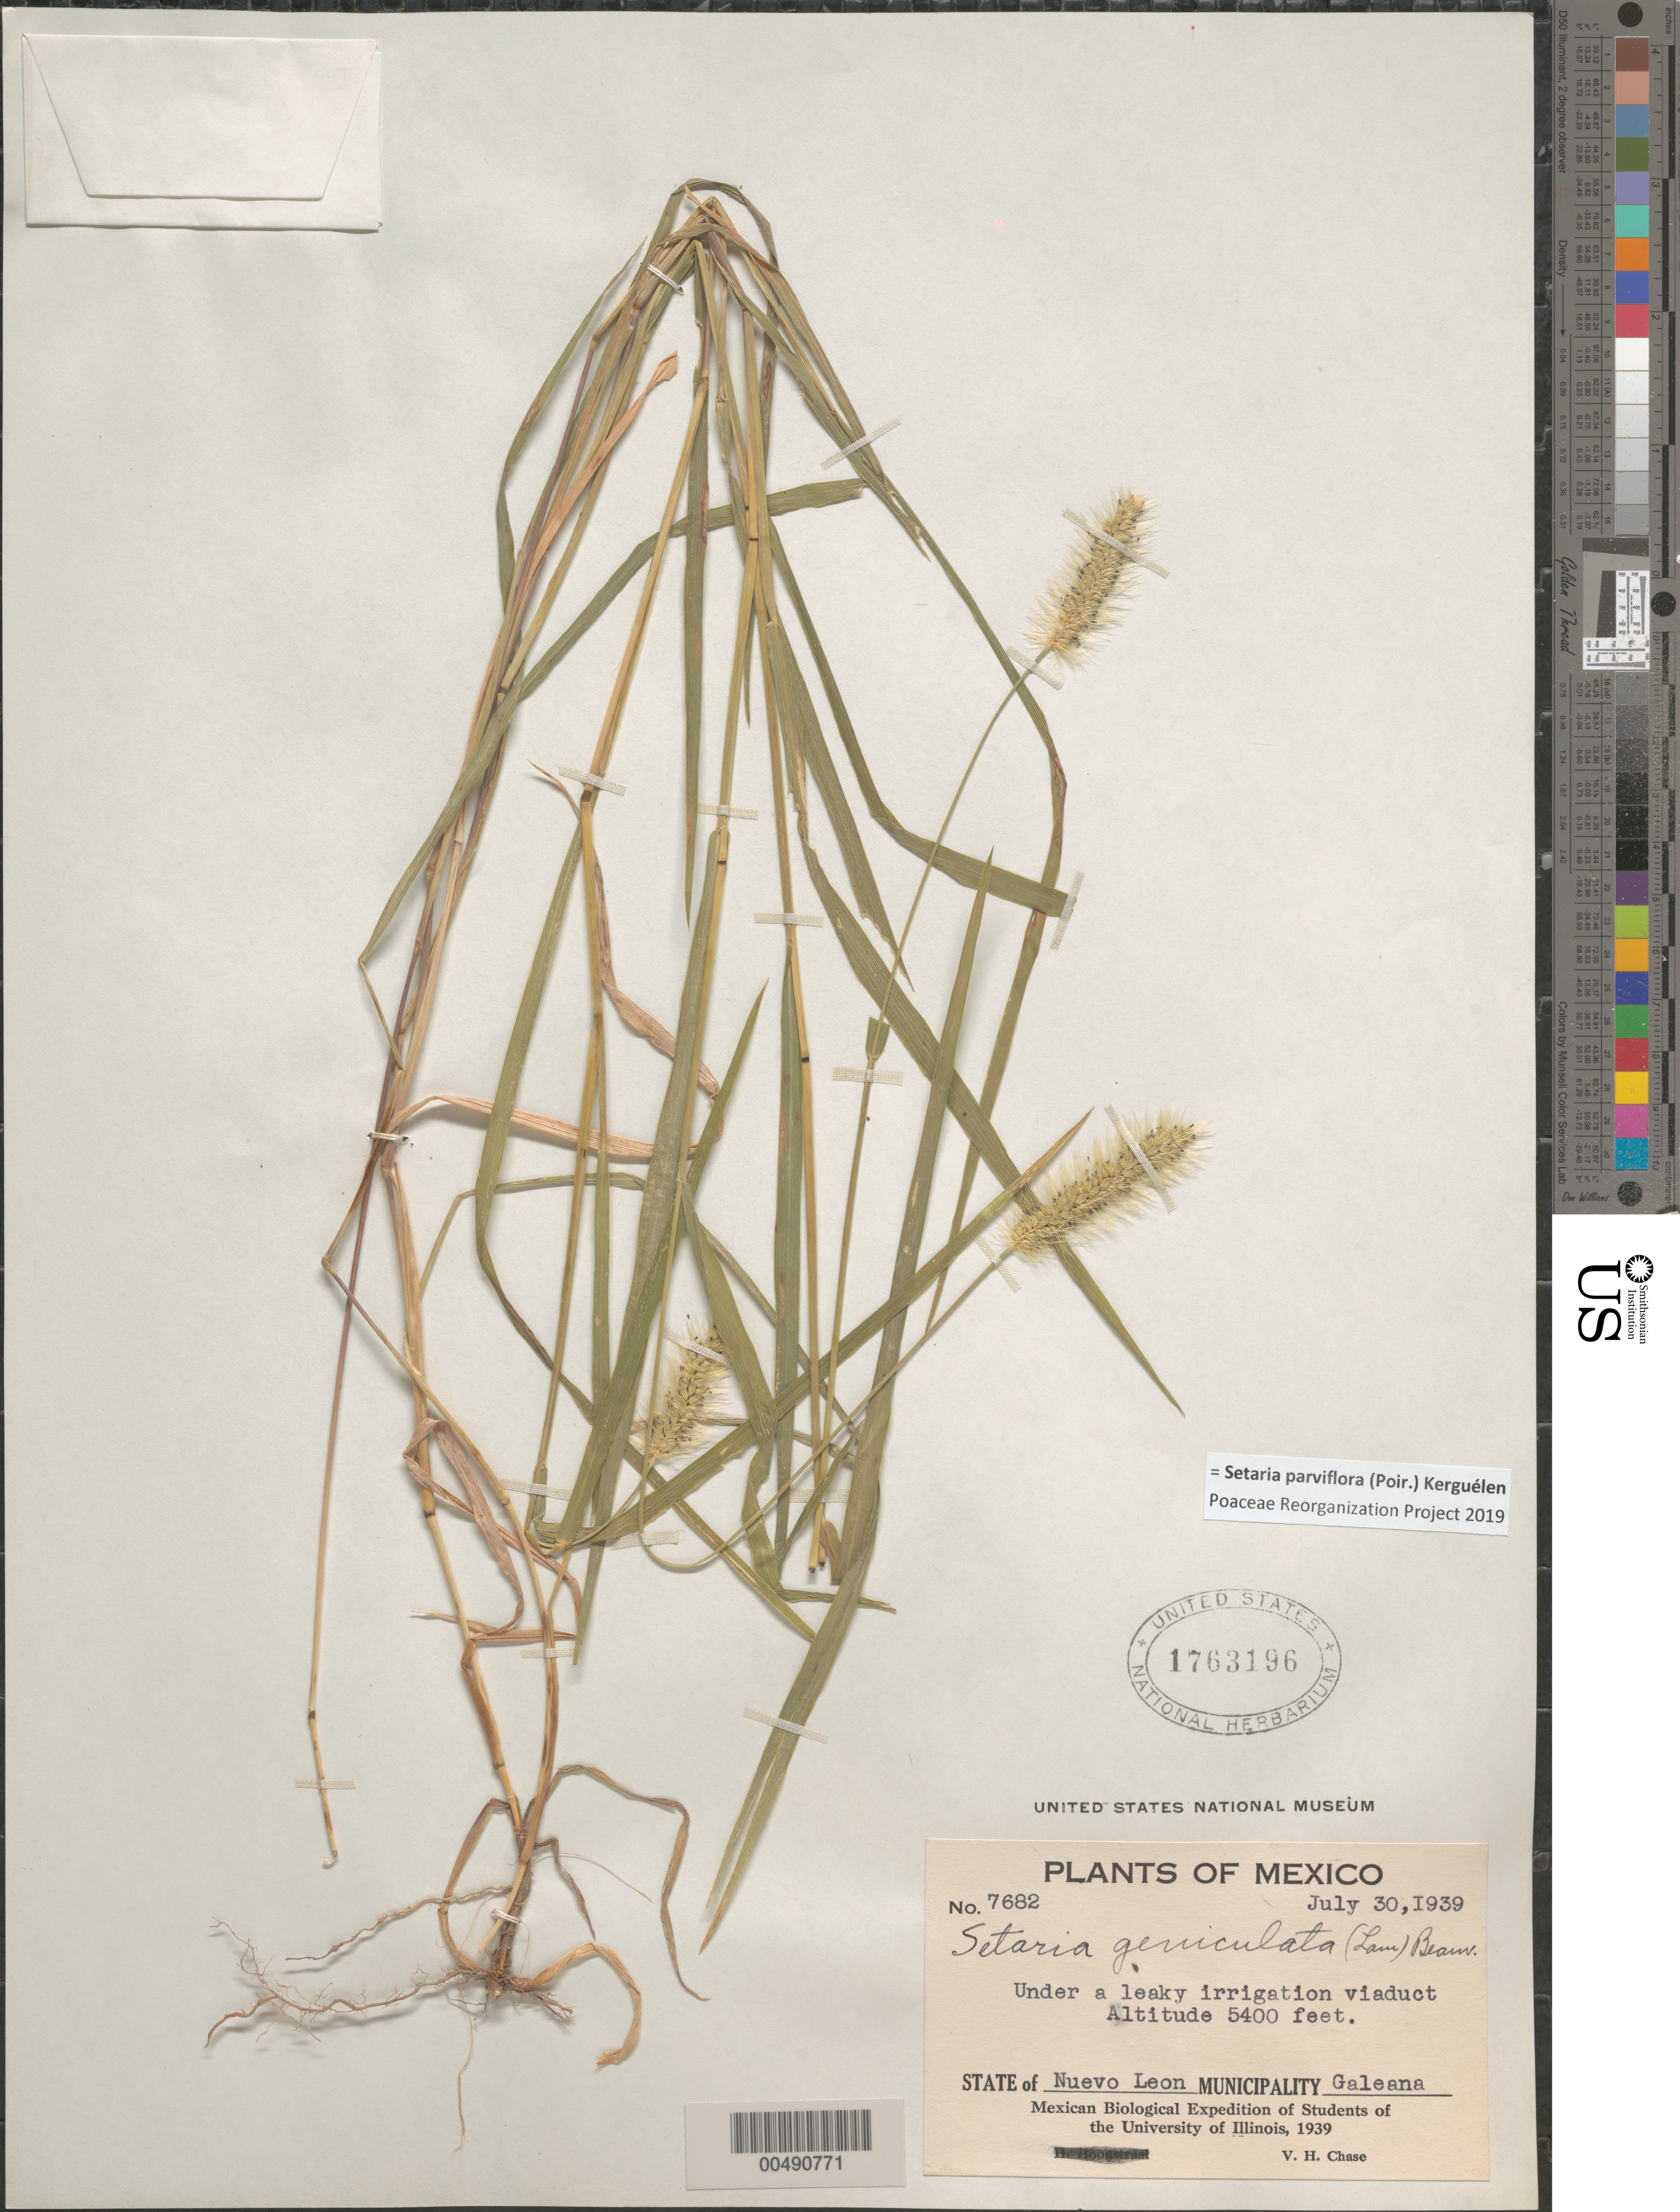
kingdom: Plantae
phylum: Tracheophyta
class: Liliopsida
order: Poales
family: Poaceae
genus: Setaria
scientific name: Setaria parviflora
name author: (Poir.) Kerguélen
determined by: Poaceae Reorganization Project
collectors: V. H. Chase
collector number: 7682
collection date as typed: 30 Jul 1939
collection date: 1939-07-30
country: Mexico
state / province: Nuevo León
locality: Mun of Galeana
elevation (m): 1646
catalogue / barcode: US 1763196